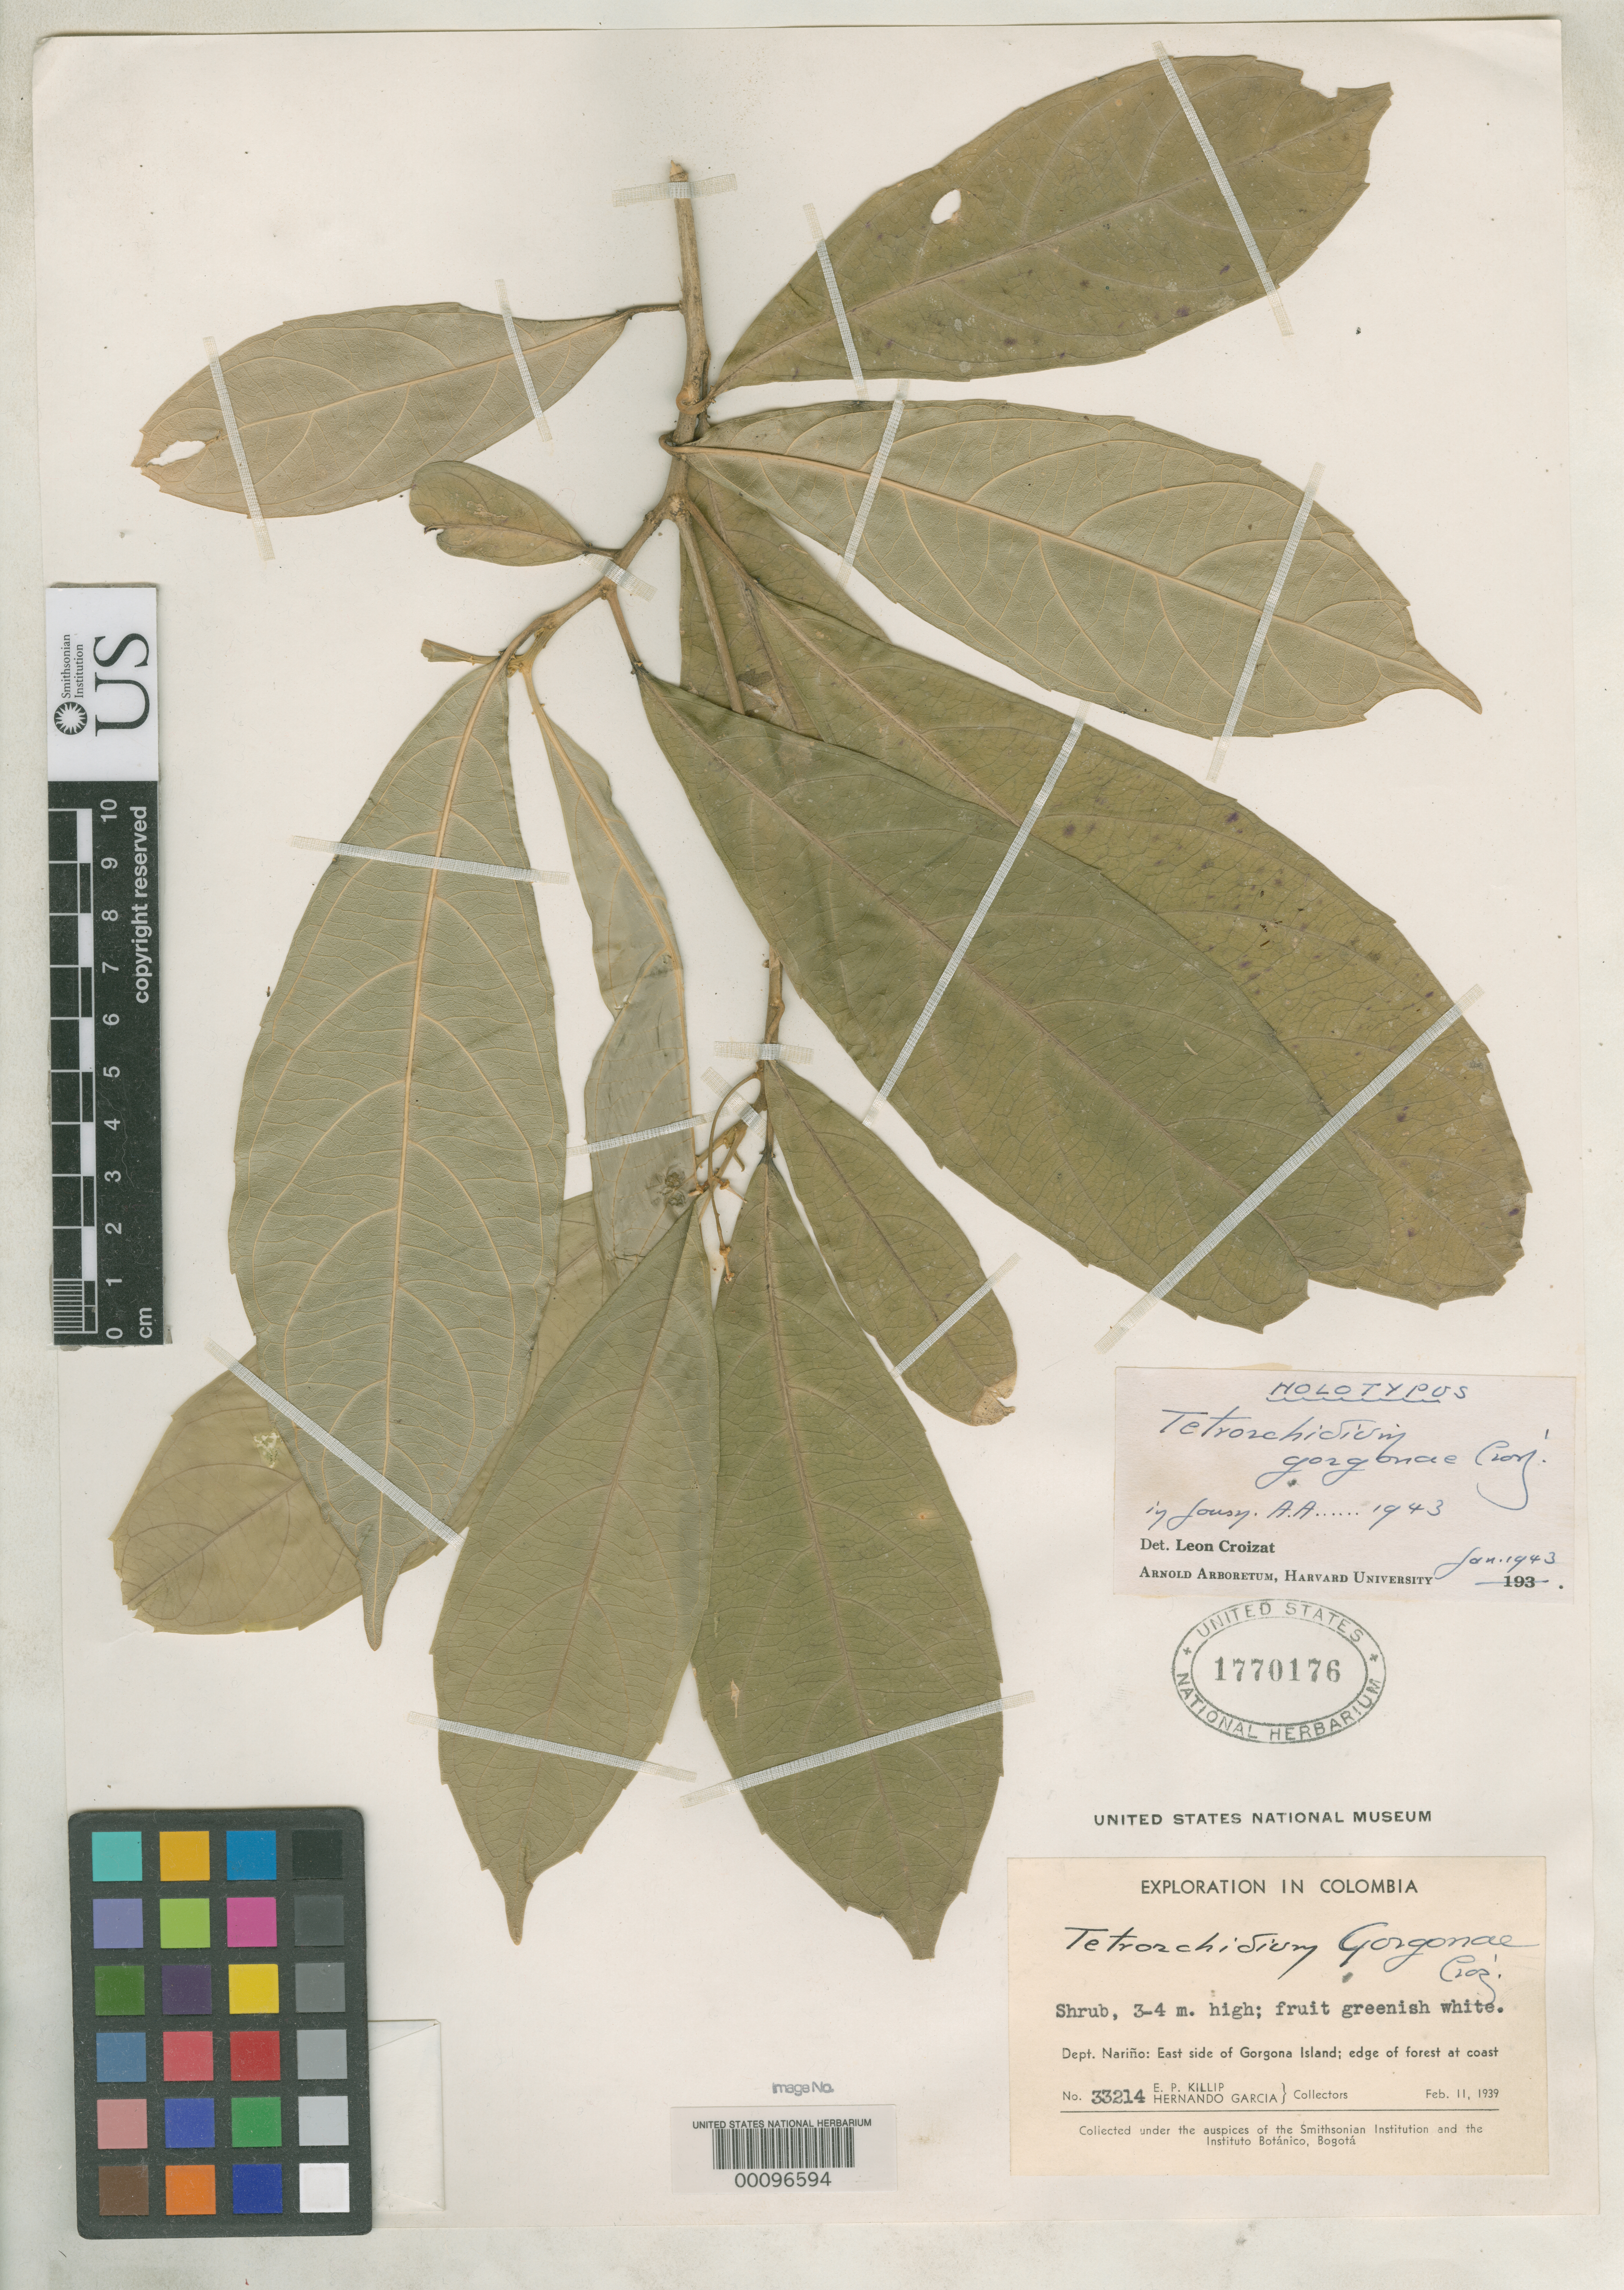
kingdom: Plantae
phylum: Tracheophyta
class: Magnoliopsida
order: Malpighiales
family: Euphorbiaceae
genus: Tetrorchidium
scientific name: Tetrorchidium gorgonae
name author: Croizat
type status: Holotype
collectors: E. P. Killip & H. García Barriga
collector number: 33214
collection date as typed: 11 Feb 1939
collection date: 1939-02-11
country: Colombia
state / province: Nariño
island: Gorgona Island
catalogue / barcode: US 1770176